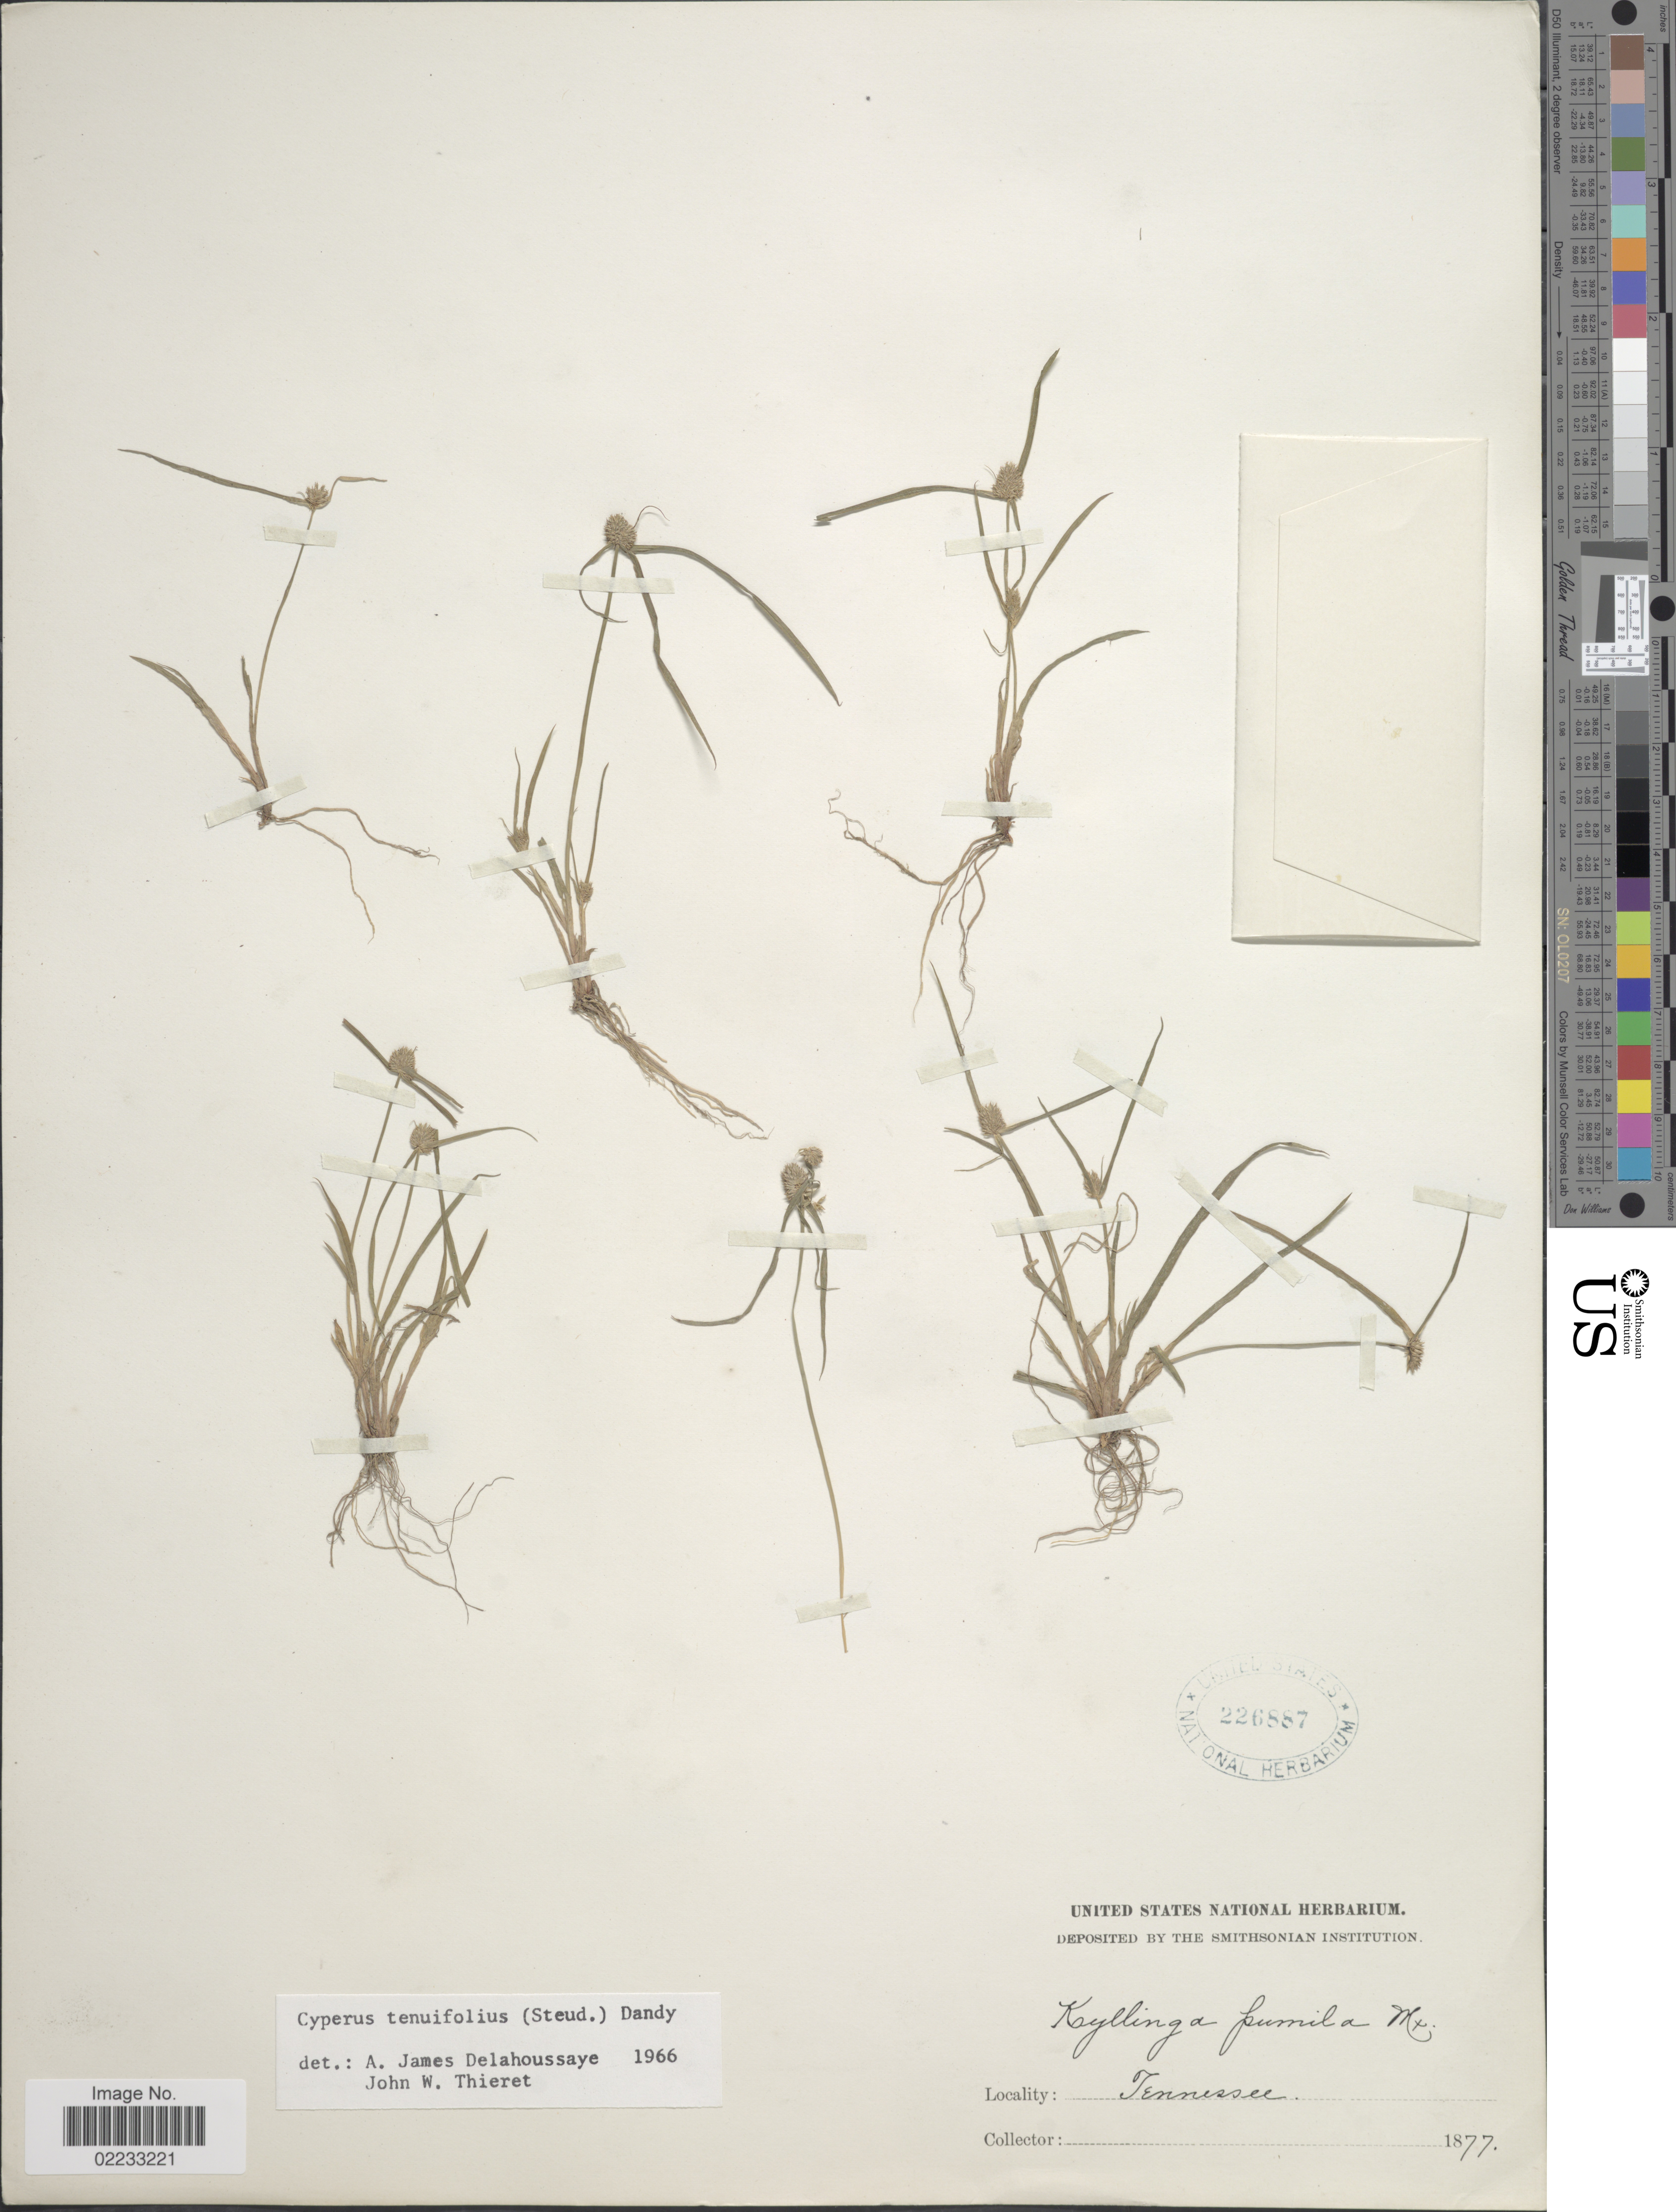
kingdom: Plantae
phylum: Tracheophyta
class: Liliopsida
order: Poales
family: Cyperaceae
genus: Cyperus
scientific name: Cyperus hortensis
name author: (Salzm. ex Steud.) Dorr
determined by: Strong, Mark T., (BOT), Smithsonian Institution - National Museum of Natural History (UNITED STATES)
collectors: U.S. National Herbarium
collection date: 1877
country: United States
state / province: Tennessee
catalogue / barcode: US 226887